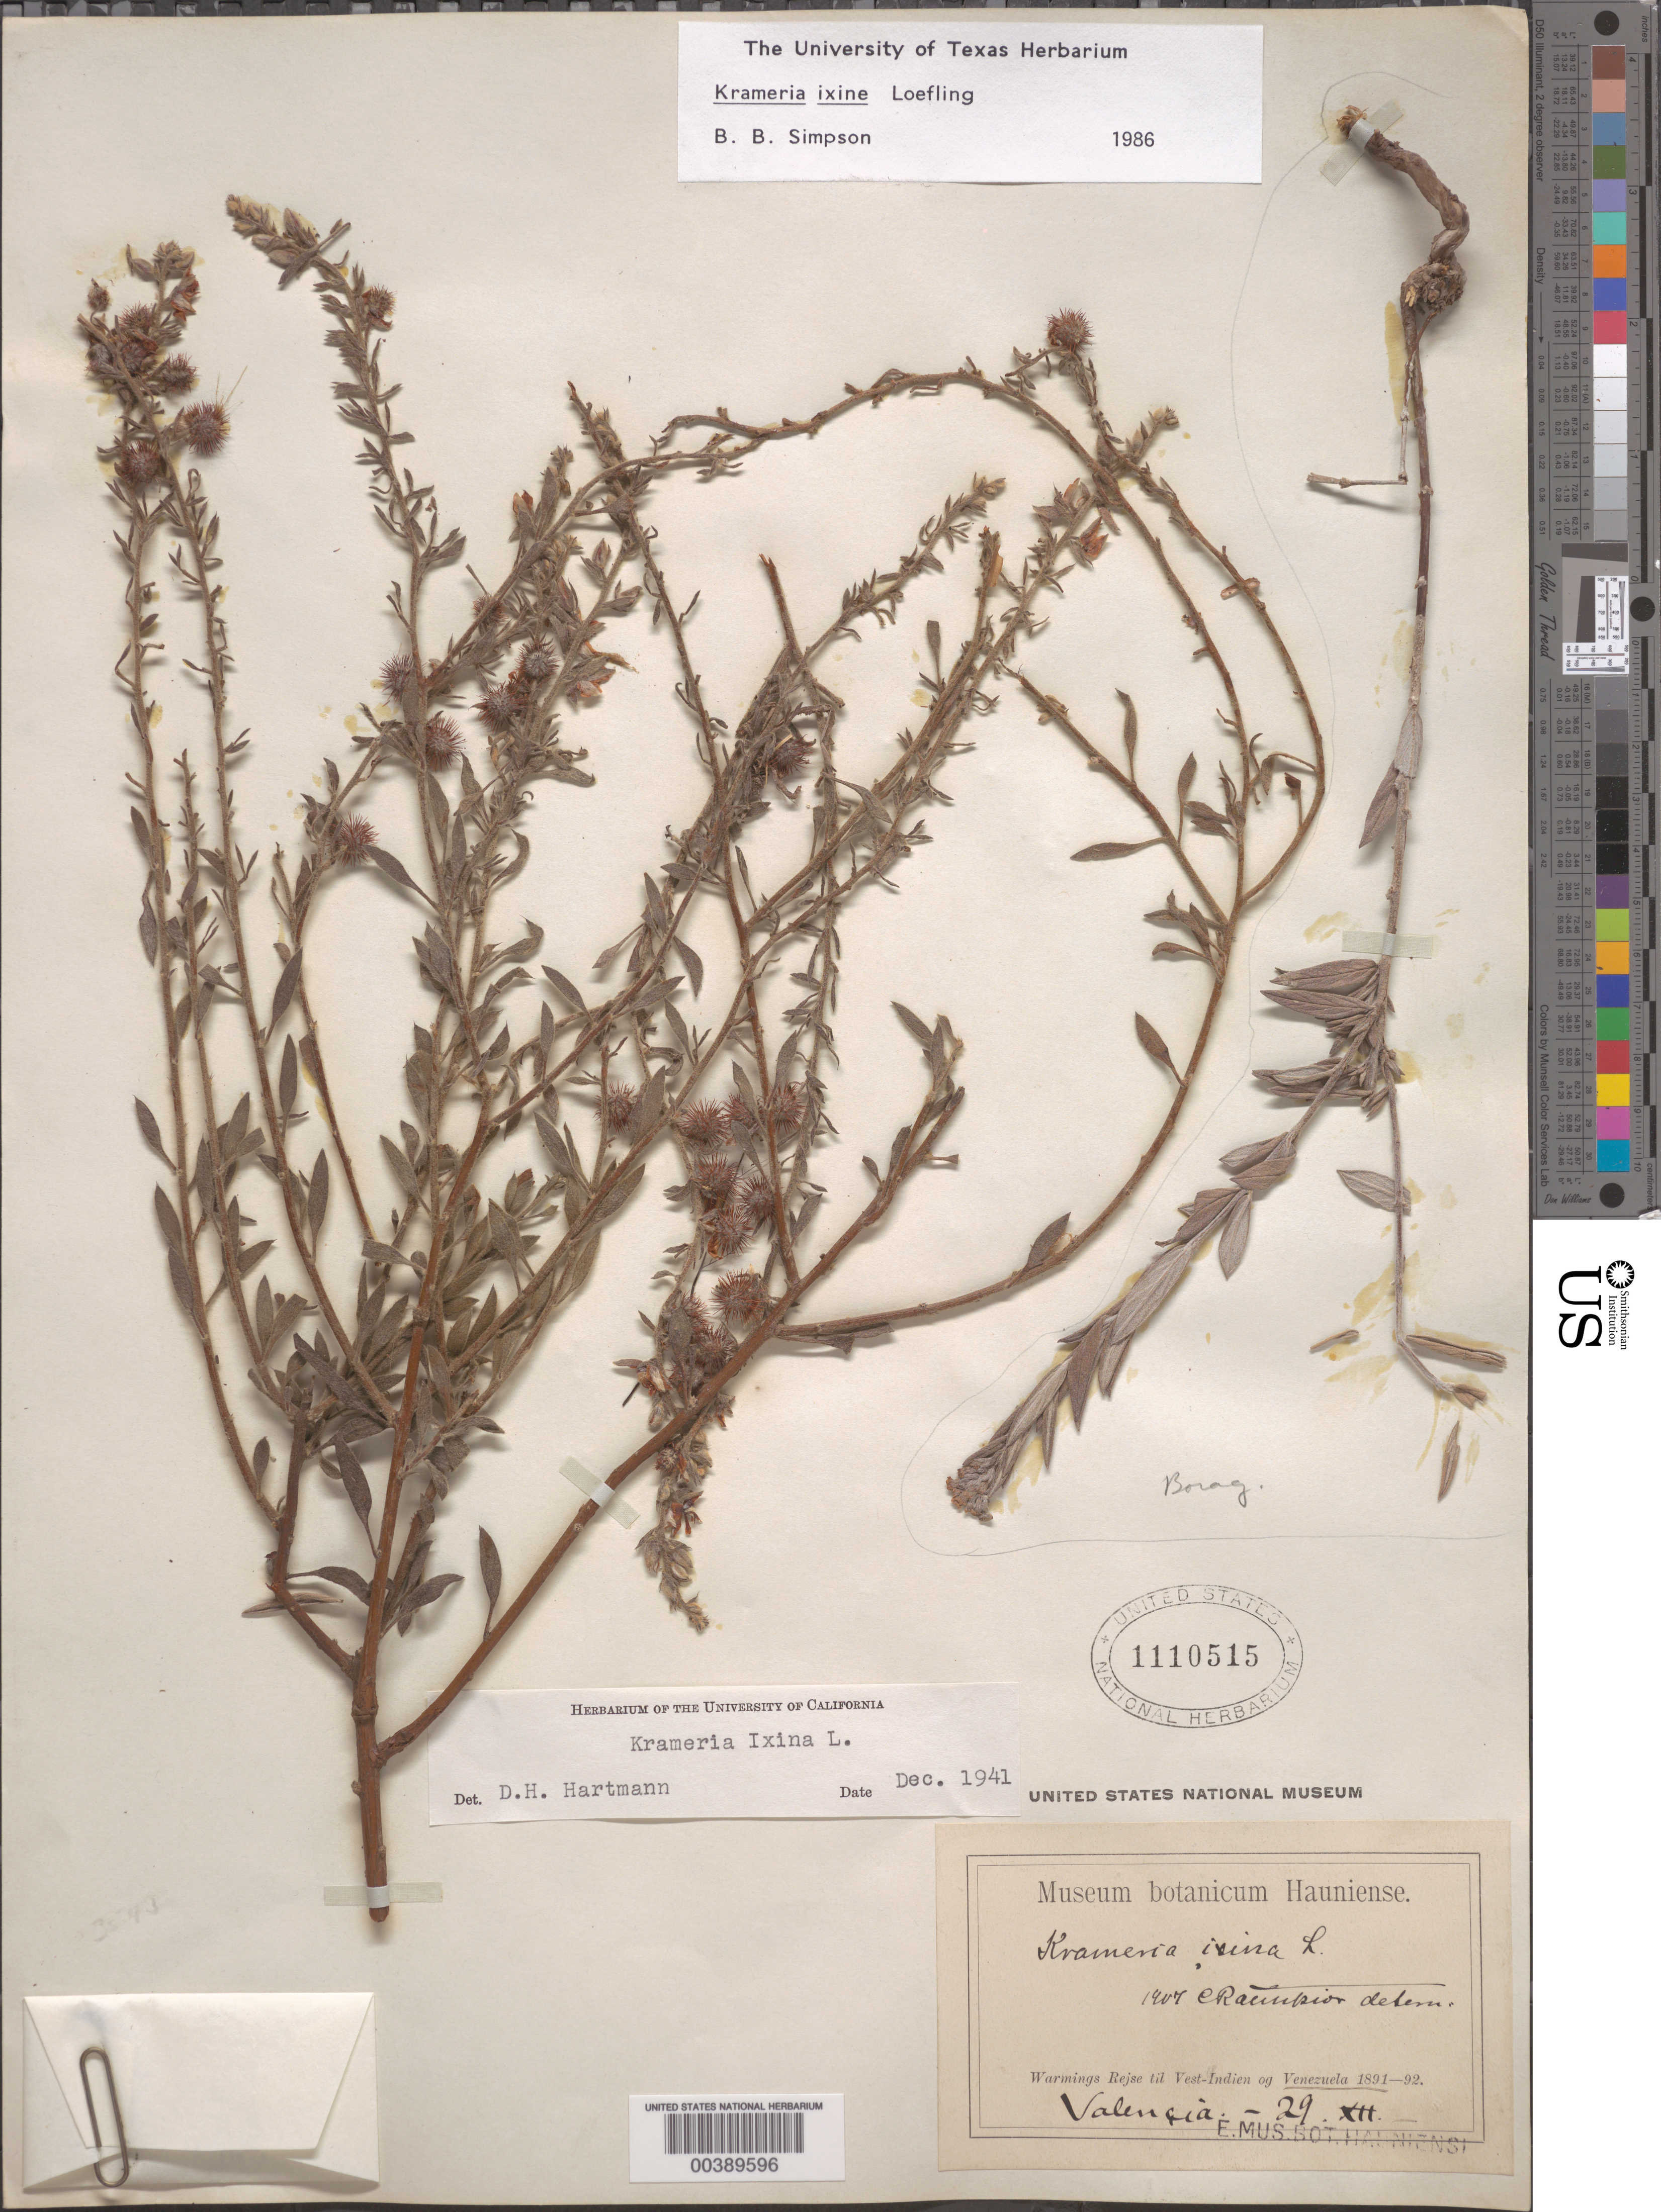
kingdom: Plantae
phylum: Tracheophyta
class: Magnoliopsida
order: Zygophyllales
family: Krameriaceae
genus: Krameria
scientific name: Krameria ixine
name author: L.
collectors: E. Warming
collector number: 1907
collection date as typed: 29 Dec 1891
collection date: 1891-12-29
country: Venezuela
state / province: Mérida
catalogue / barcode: US 1110515